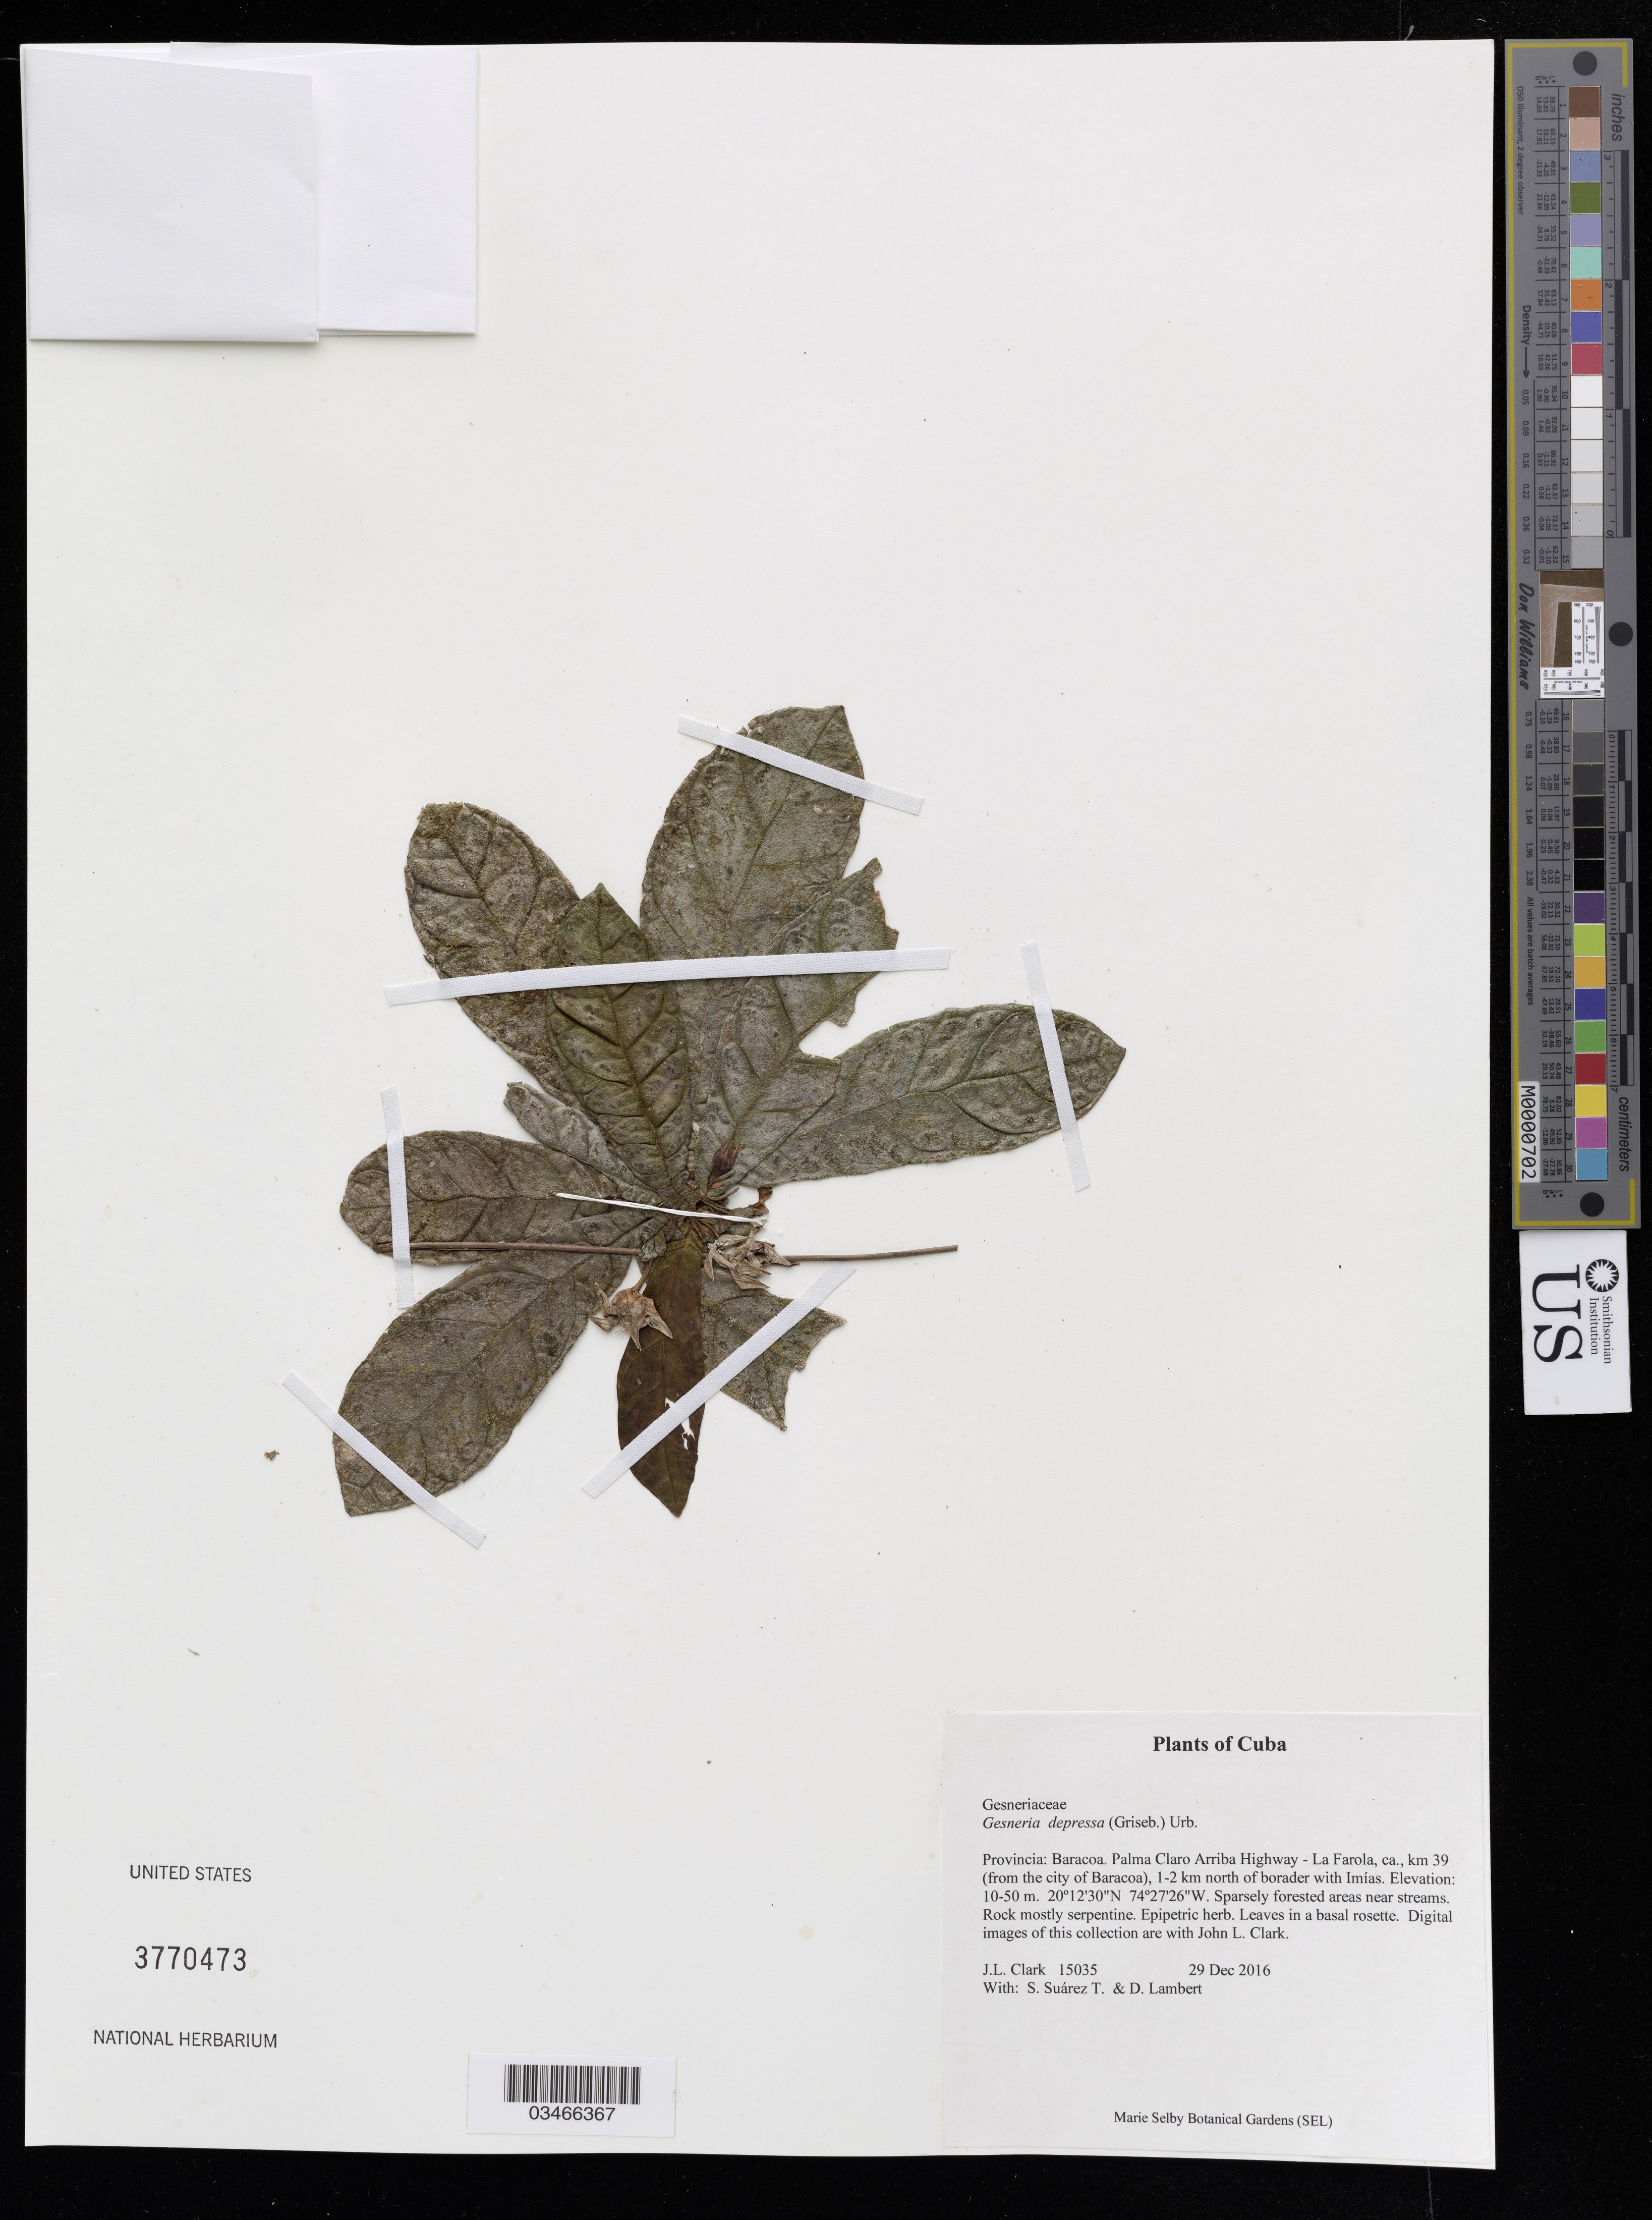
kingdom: Plantae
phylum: Tracheophyta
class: Magnoliopsida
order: Lamiales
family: Gesneriaceae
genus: Gesneria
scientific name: Gesneria depressa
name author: (Griseb.) Urb.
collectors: J. Clark, S. Suárez & D. Lambert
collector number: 15035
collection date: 2016-12-29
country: Cuba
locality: Provincia: Baracoa. Palma Claro Arriba Highway - La Farola, ca., km 39 (from the city of Baracoa), 1-2 km north of border with Imías.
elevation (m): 10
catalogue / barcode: US 3770473